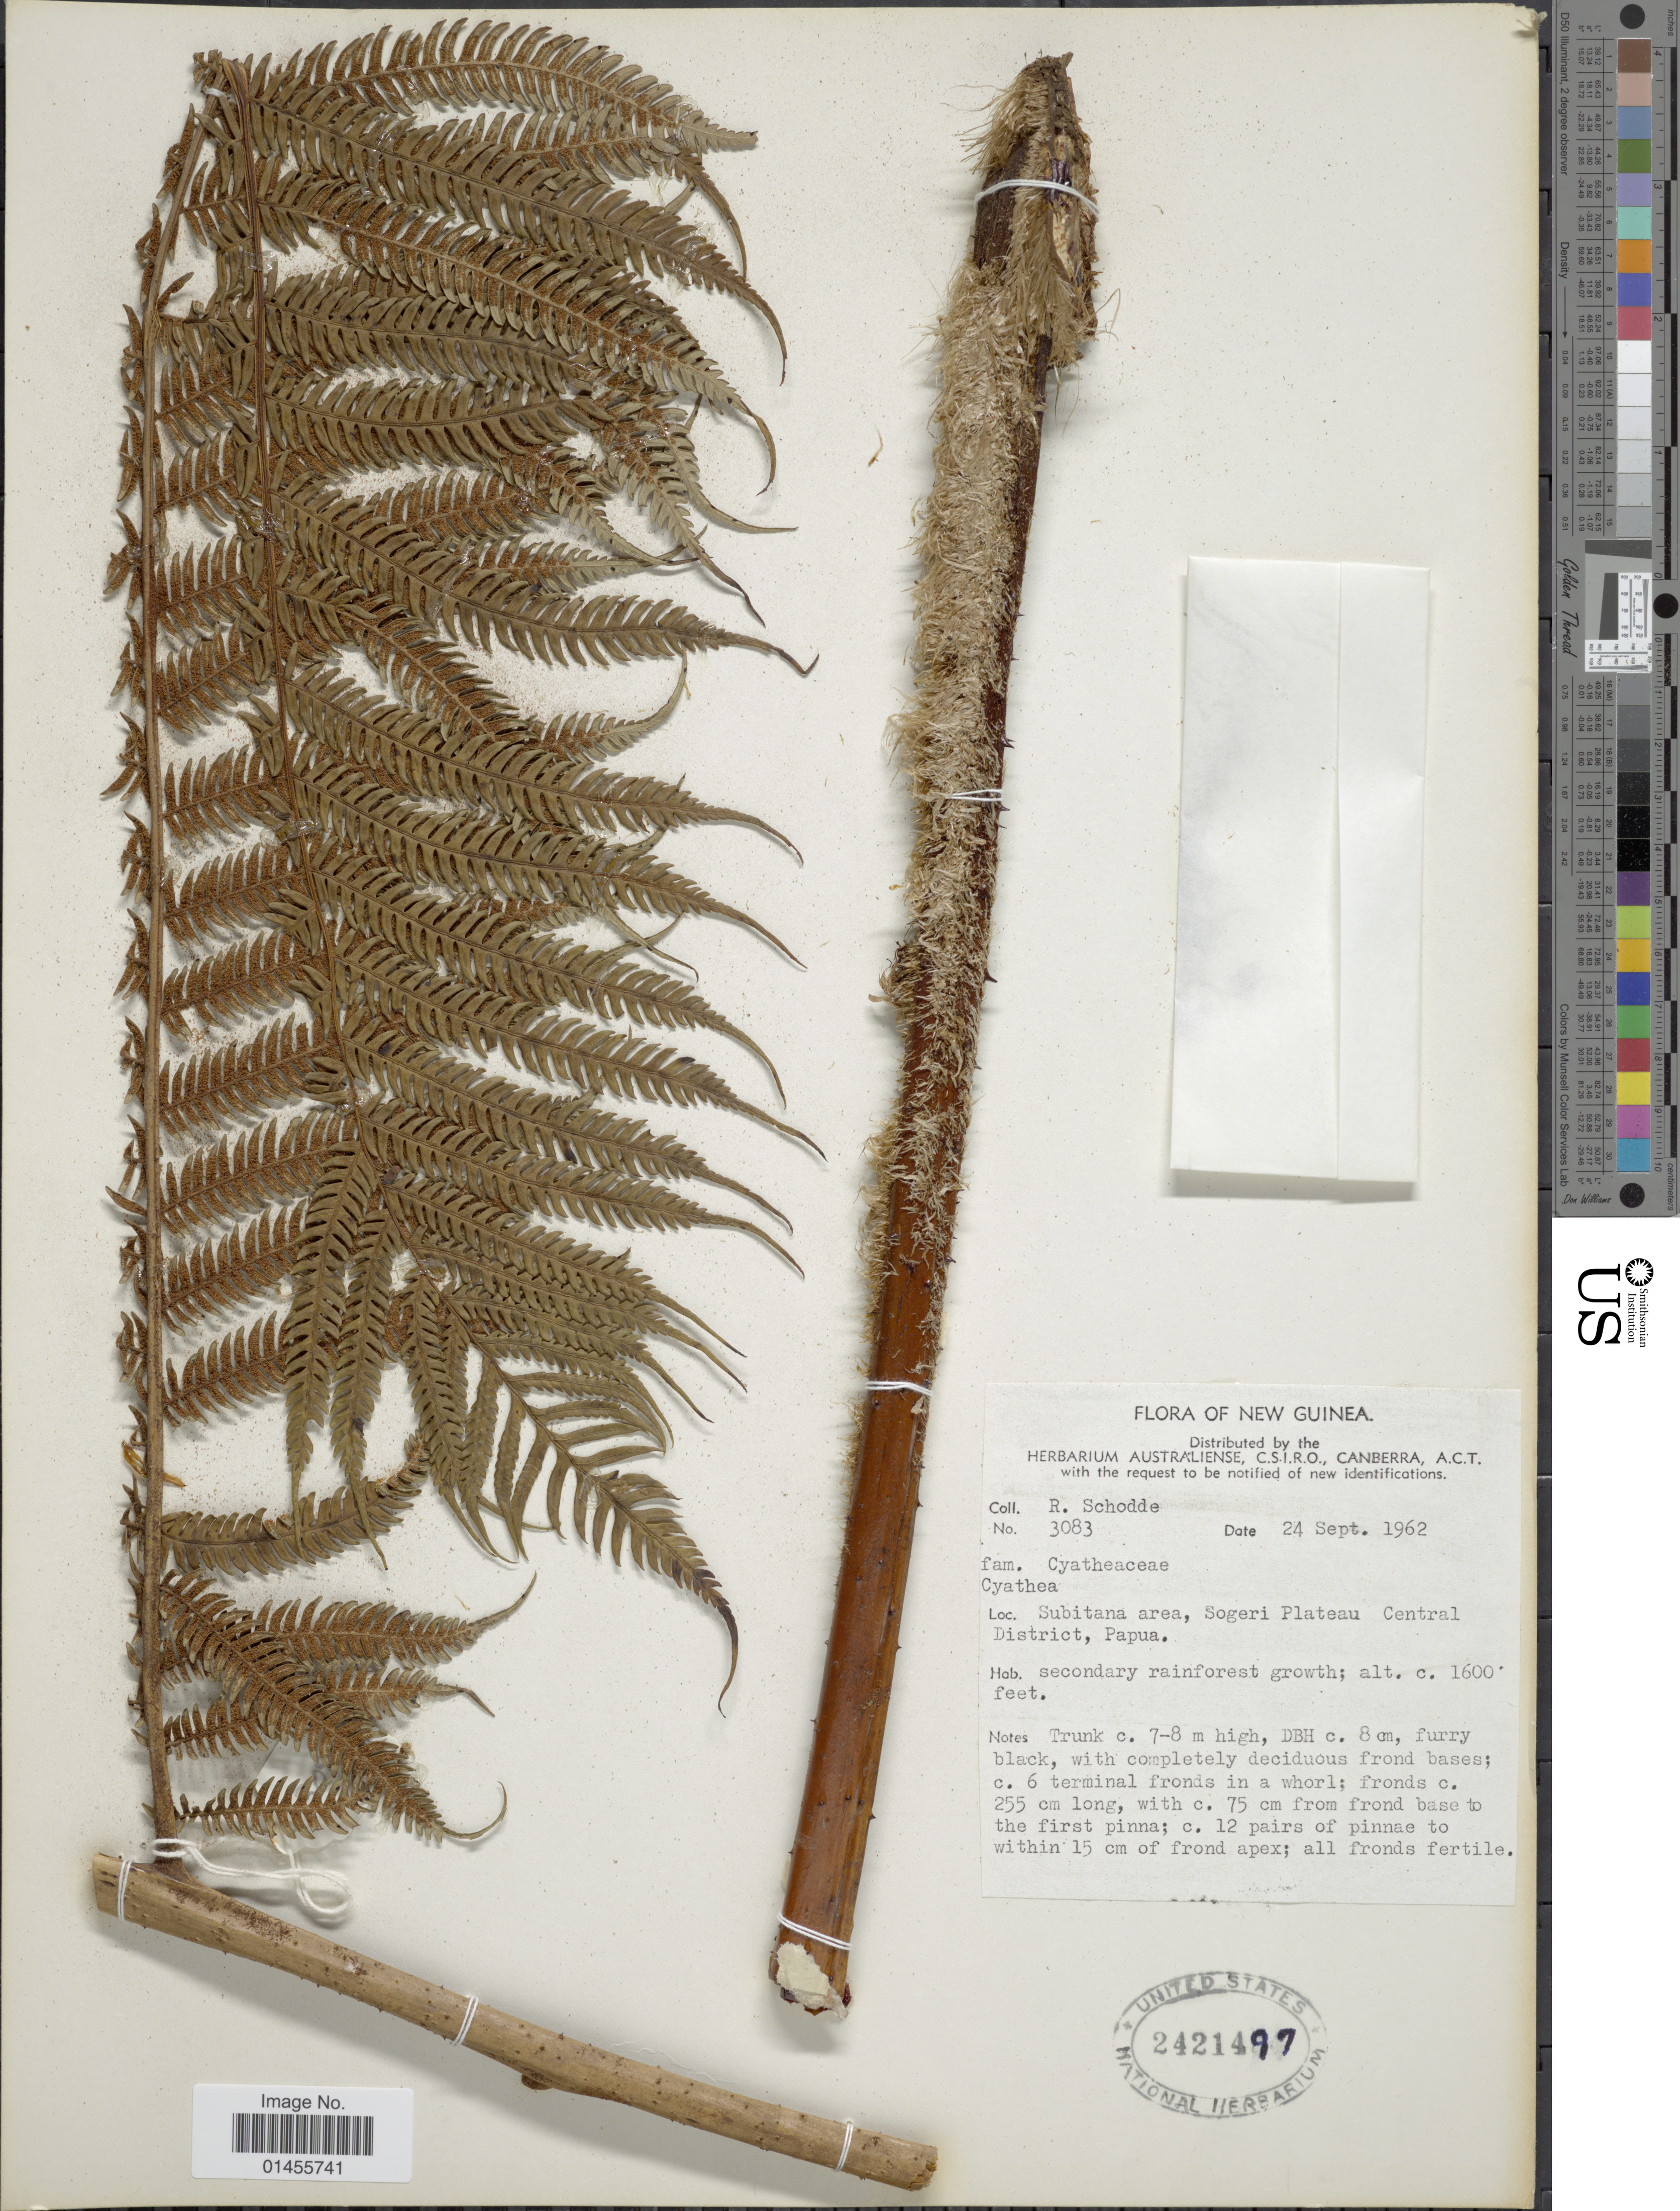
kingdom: Plantae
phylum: Tracheophyta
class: Polypodiopsida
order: Cyatheales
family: Cyatheaceae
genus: Alsophila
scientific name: Alsophila sp.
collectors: R. Schodde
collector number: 3083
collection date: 1962-09-24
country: Papua New Guinea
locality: New Guinea. Subitana area, Sogeri Plateau Central District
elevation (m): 488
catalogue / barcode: US 2421497